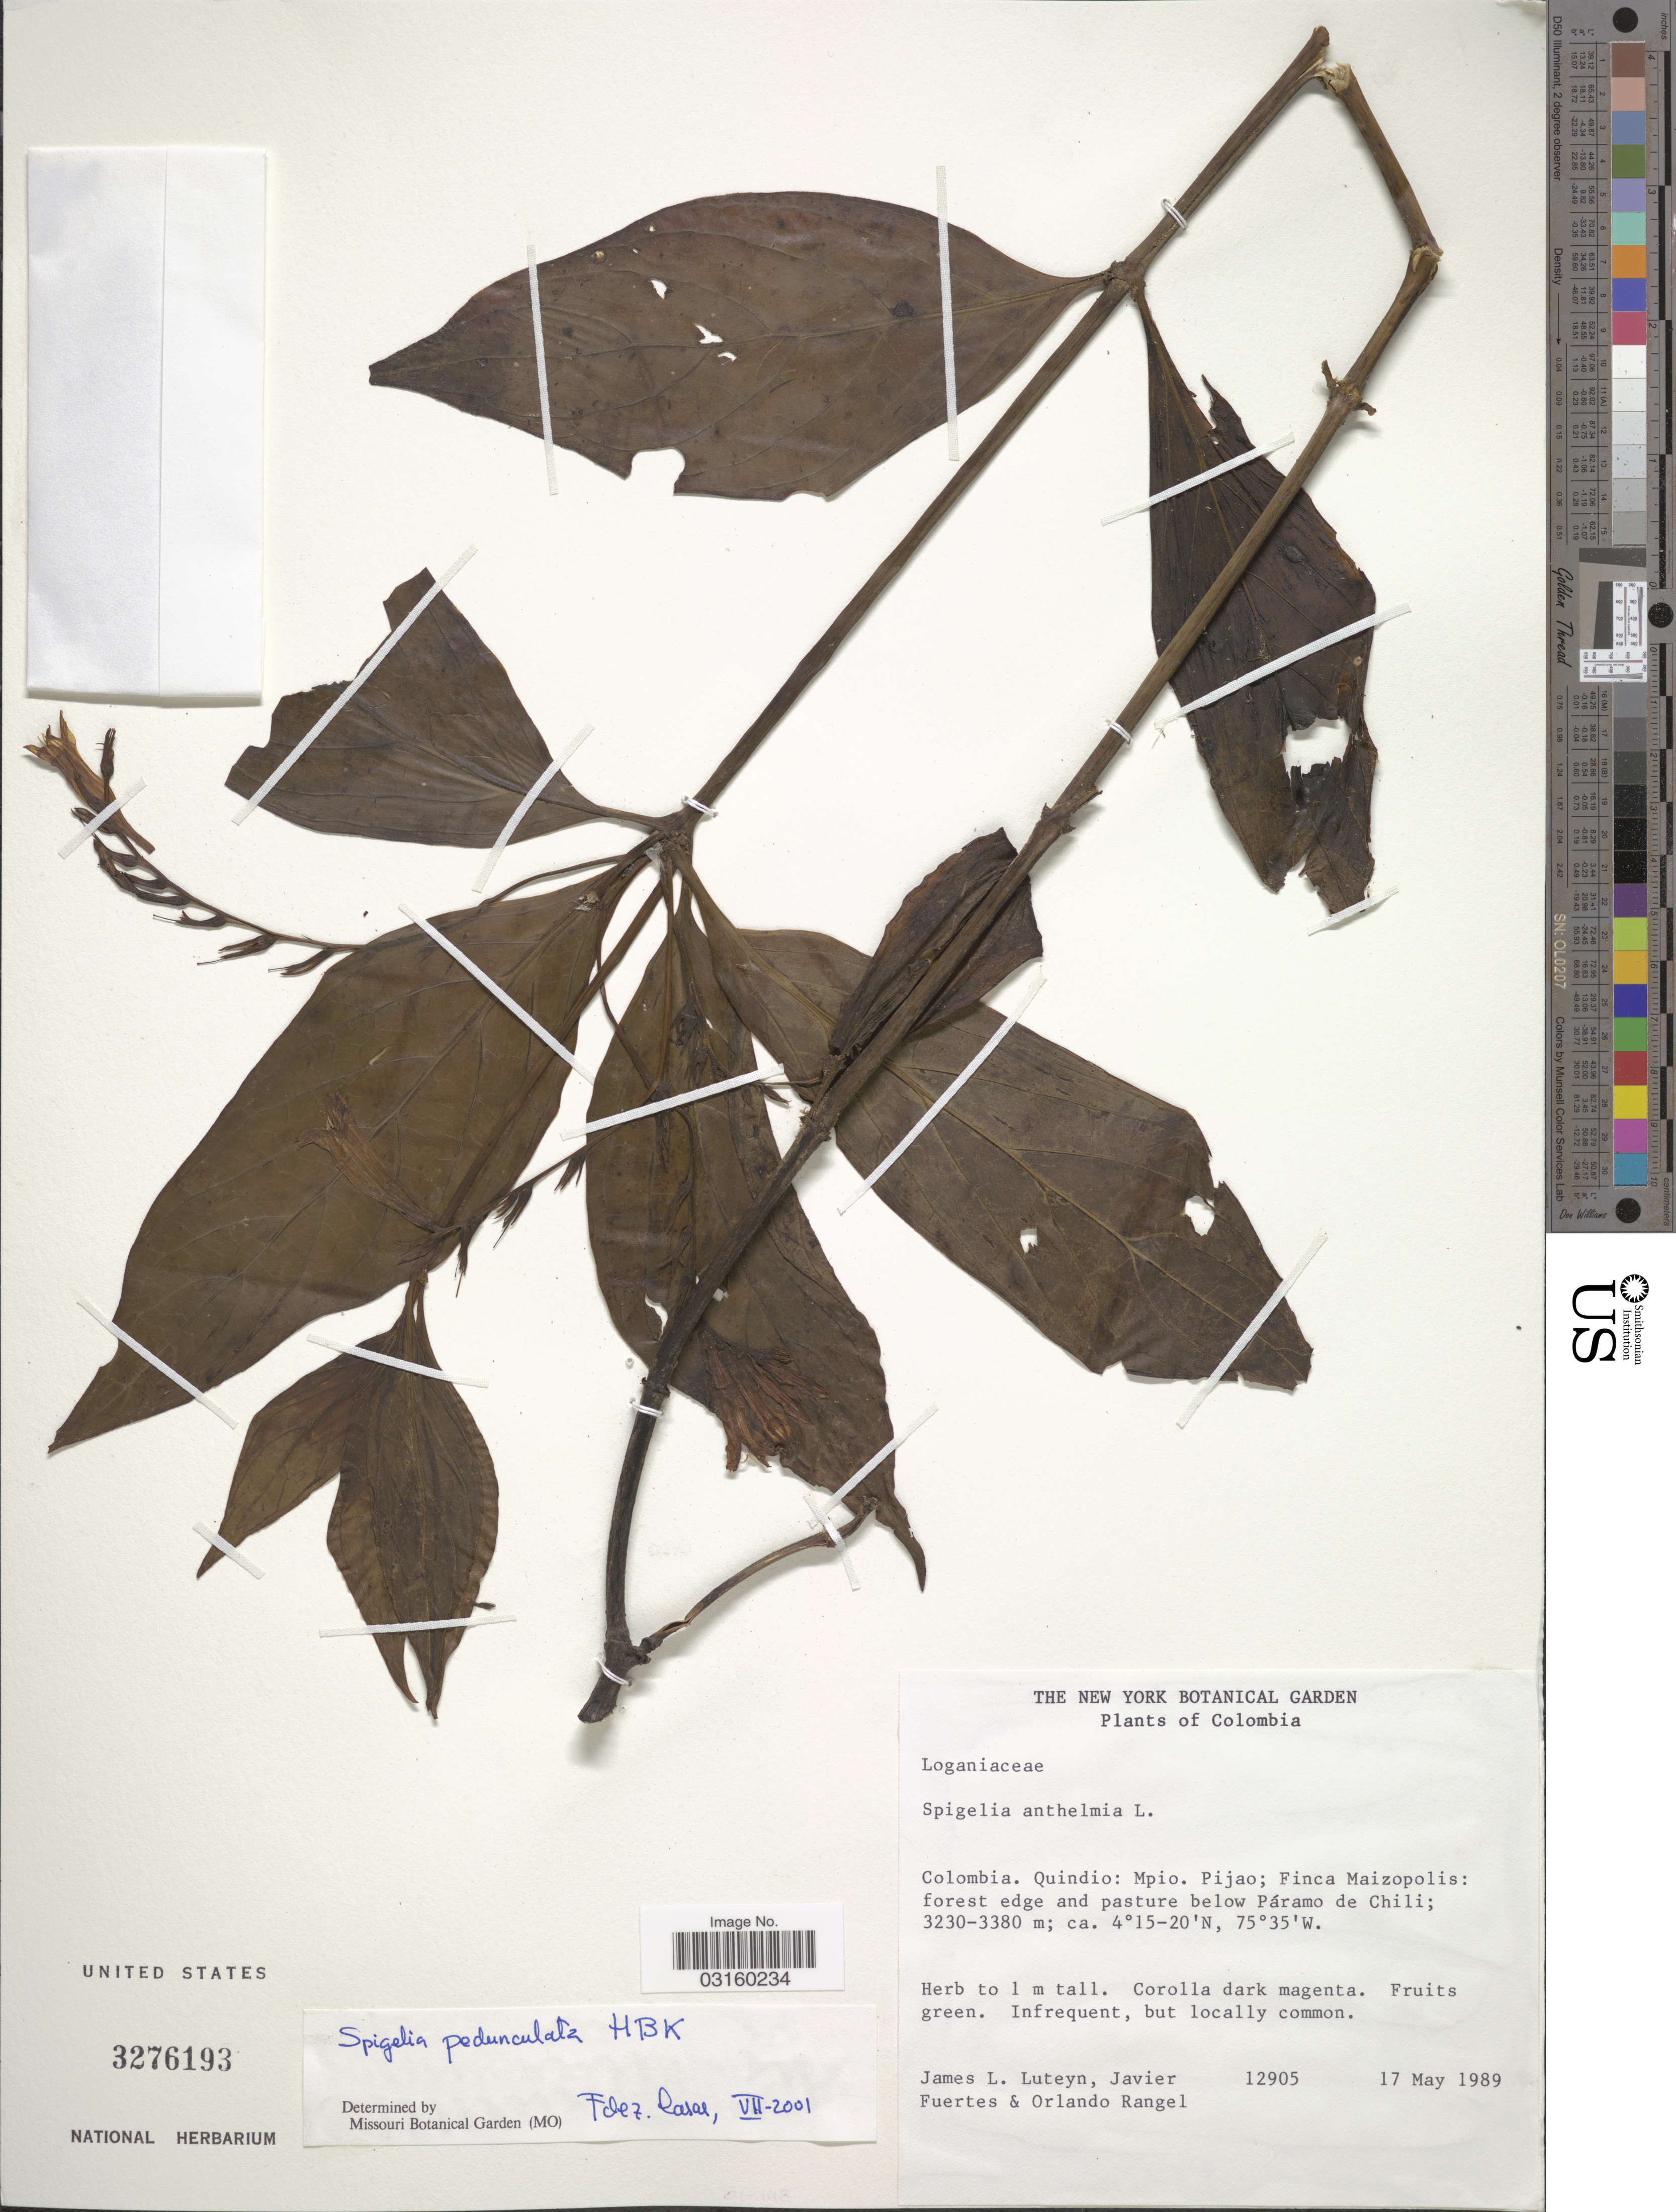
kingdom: Plantae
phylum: Tracheophyta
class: Magnoliopsida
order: Gentianales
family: Loganiaceae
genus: Spigelia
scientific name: Spigelia pedunculata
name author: Kunth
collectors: J. Luteyn, J. Fuertes & O. Rangel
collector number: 12905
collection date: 1989-05-17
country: Colombia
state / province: Quindío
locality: Mpio. Pijao; Finca Maizopolis: forest edge and pasture below Páramo de Chili.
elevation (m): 3230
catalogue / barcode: US 3276193